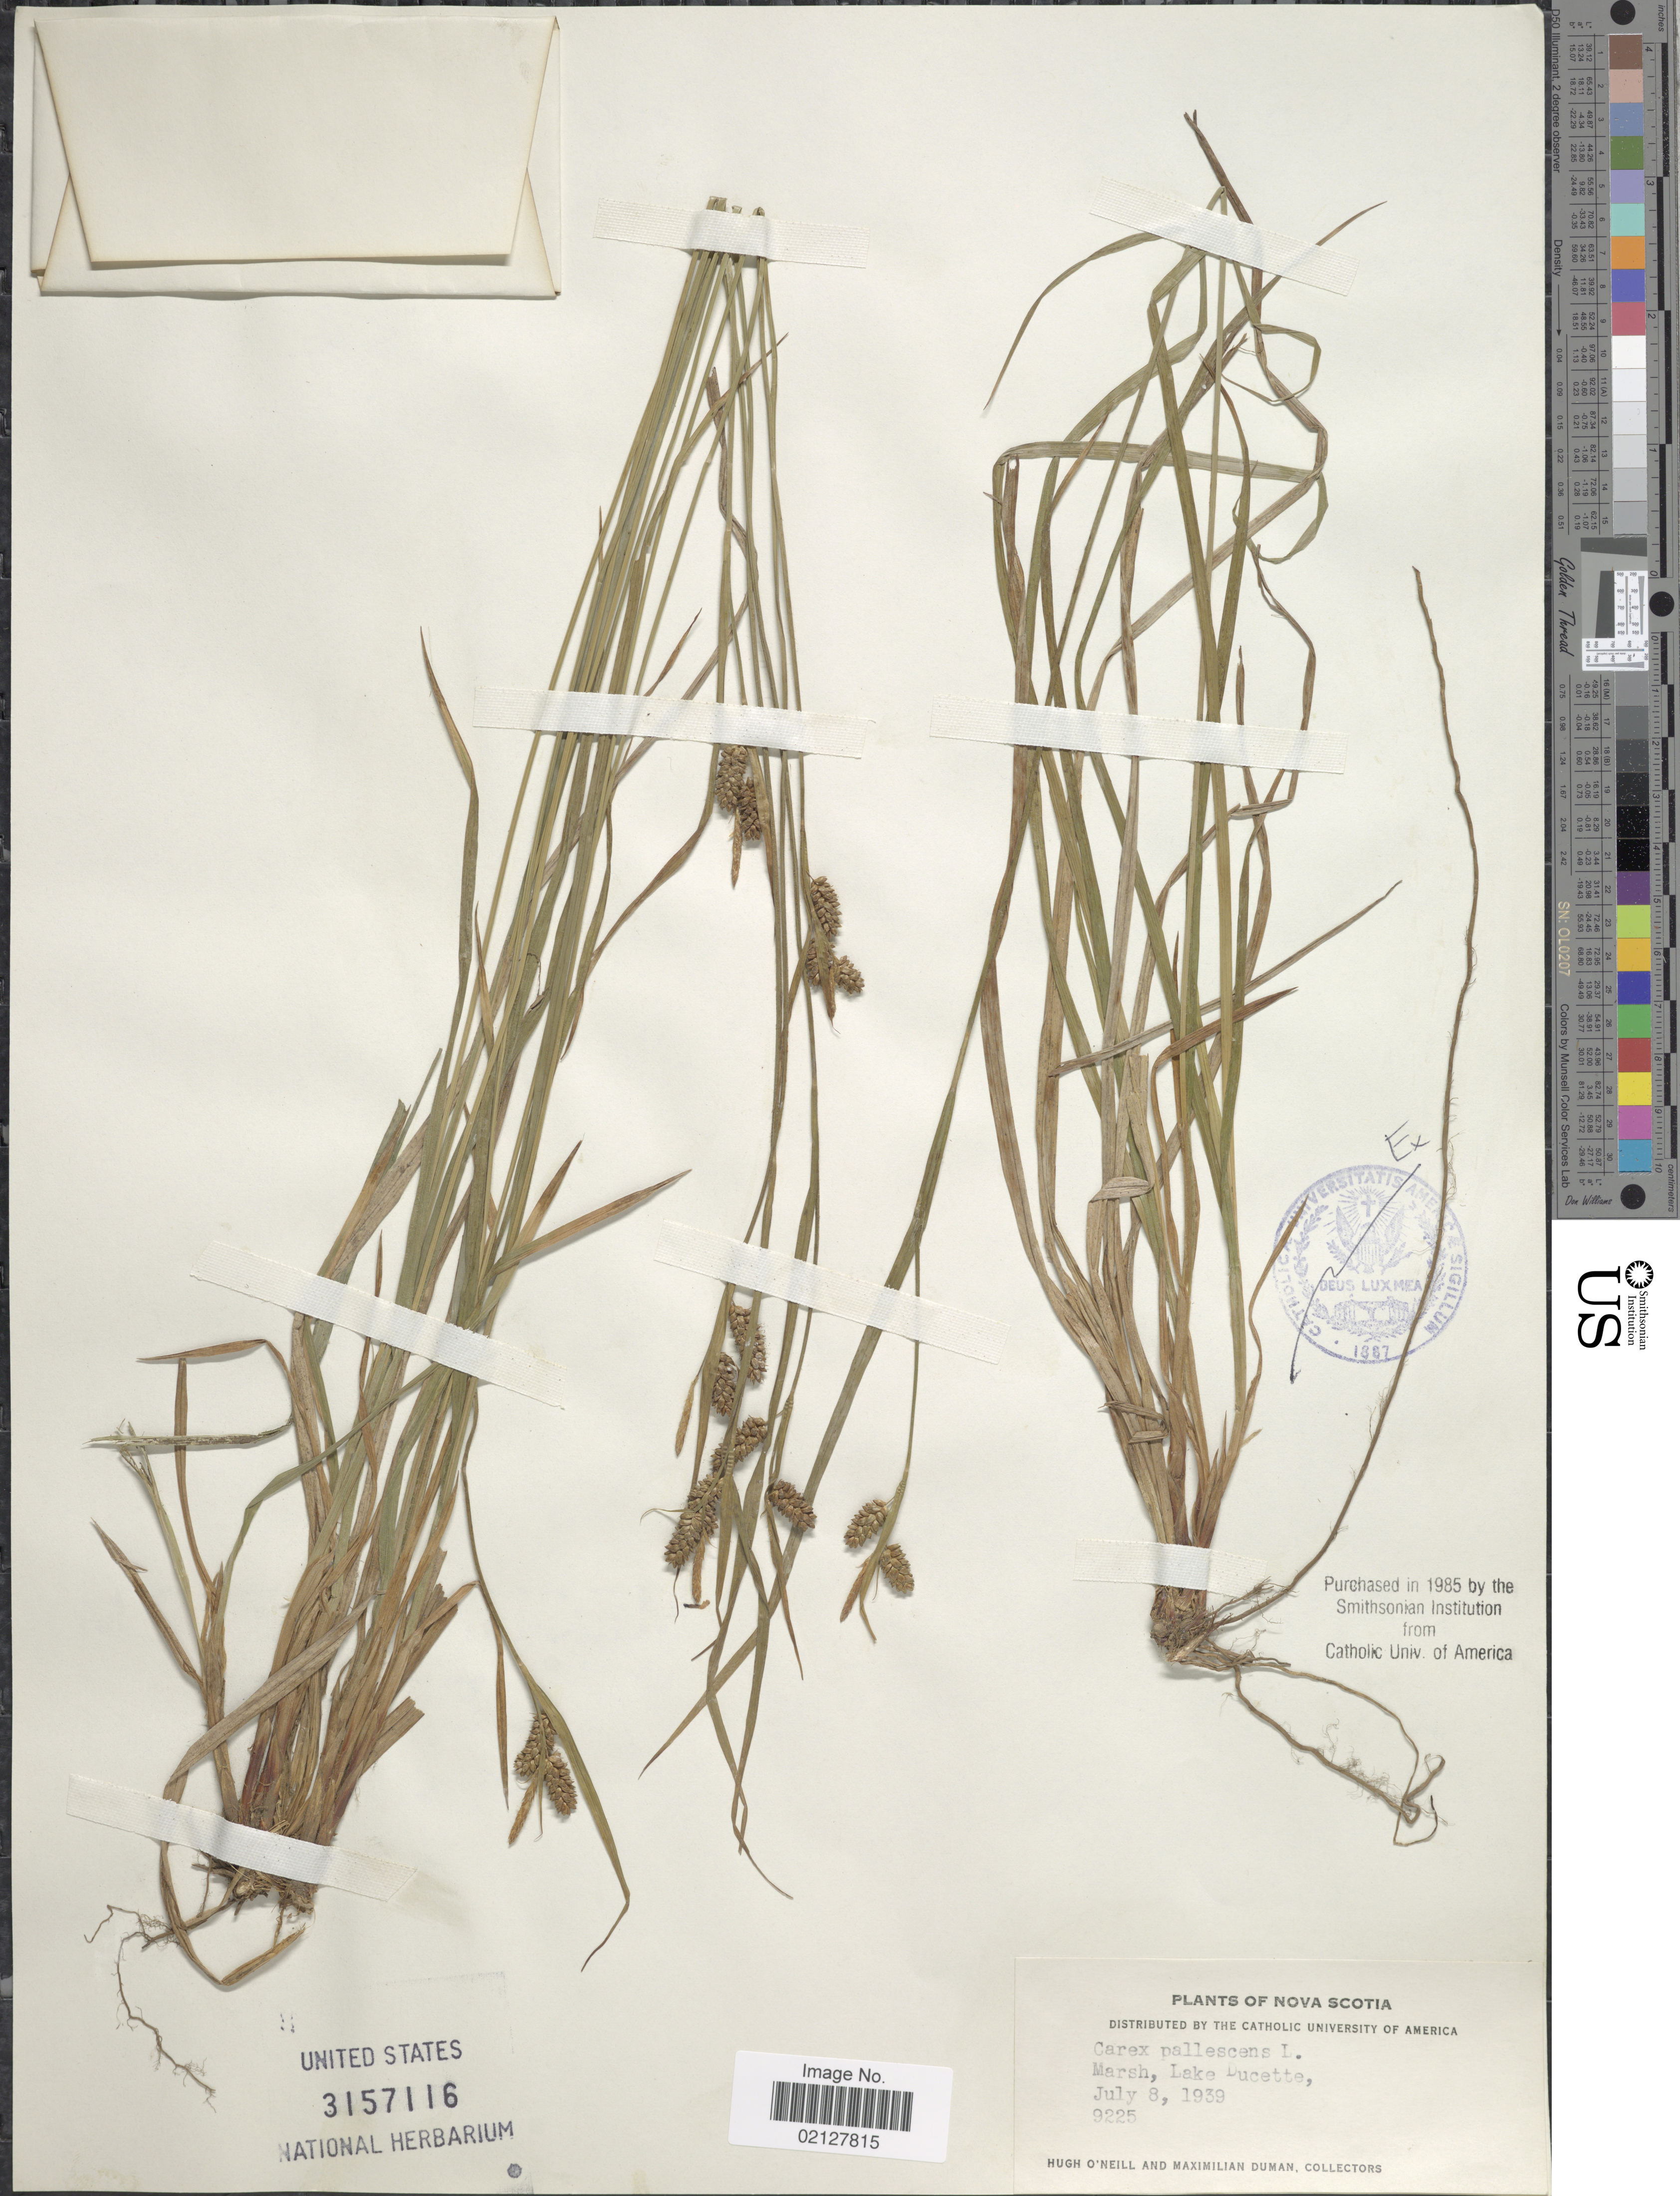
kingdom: Plantae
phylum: Tracheophyta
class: Liliopsida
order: Poales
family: Cyperaceae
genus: Carex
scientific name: Carex pallescens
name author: L.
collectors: H. O'Neill & M. Duman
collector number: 9225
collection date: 1939-07-08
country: Canada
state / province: Nova Scotia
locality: Lake Ducette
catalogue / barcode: US 3157116